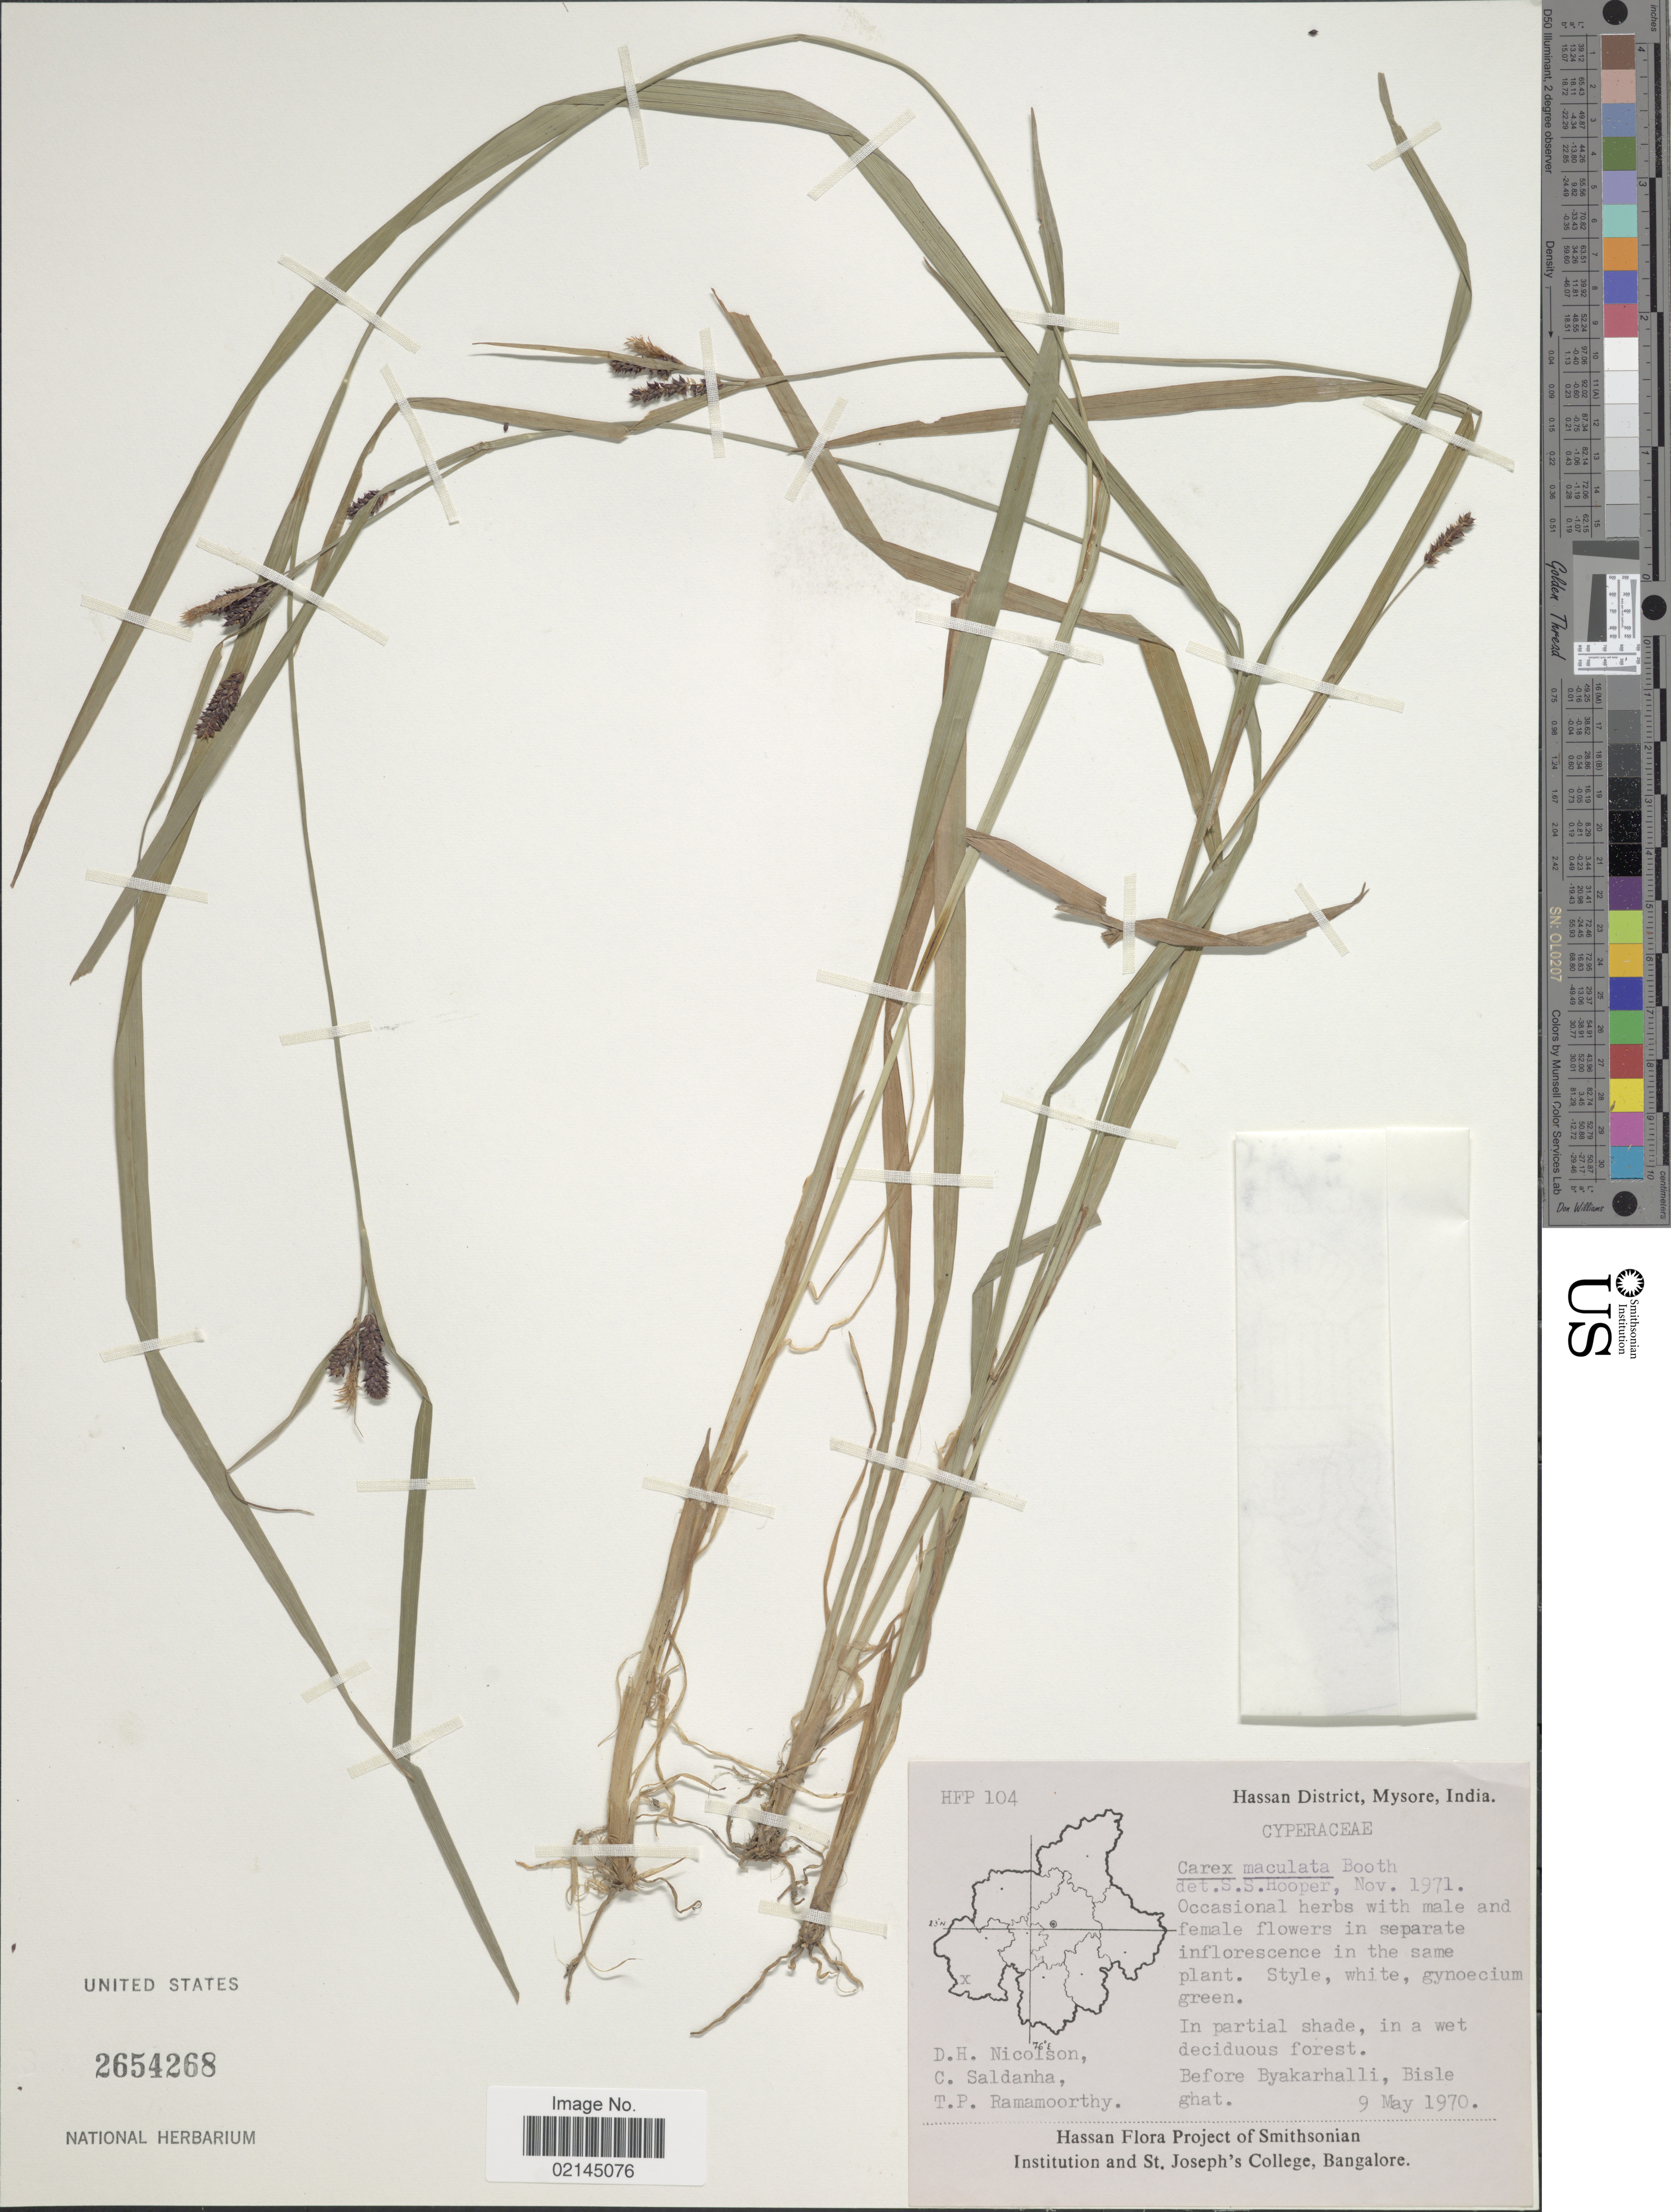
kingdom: Plantae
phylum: Tracheophyta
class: Liliopsida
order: Poales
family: Cyperaceae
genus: Carex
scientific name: Carex maculata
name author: Boott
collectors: D. H. Nicolson, C. Saldanha & T. P. Ramamoorthy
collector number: HFP104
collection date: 1970-05-09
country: India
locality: Hassan District, Mysore, in partial shade, in a wet deciduous forest, before Byakarhalli, Bisle ghat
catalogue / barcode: US 2654268